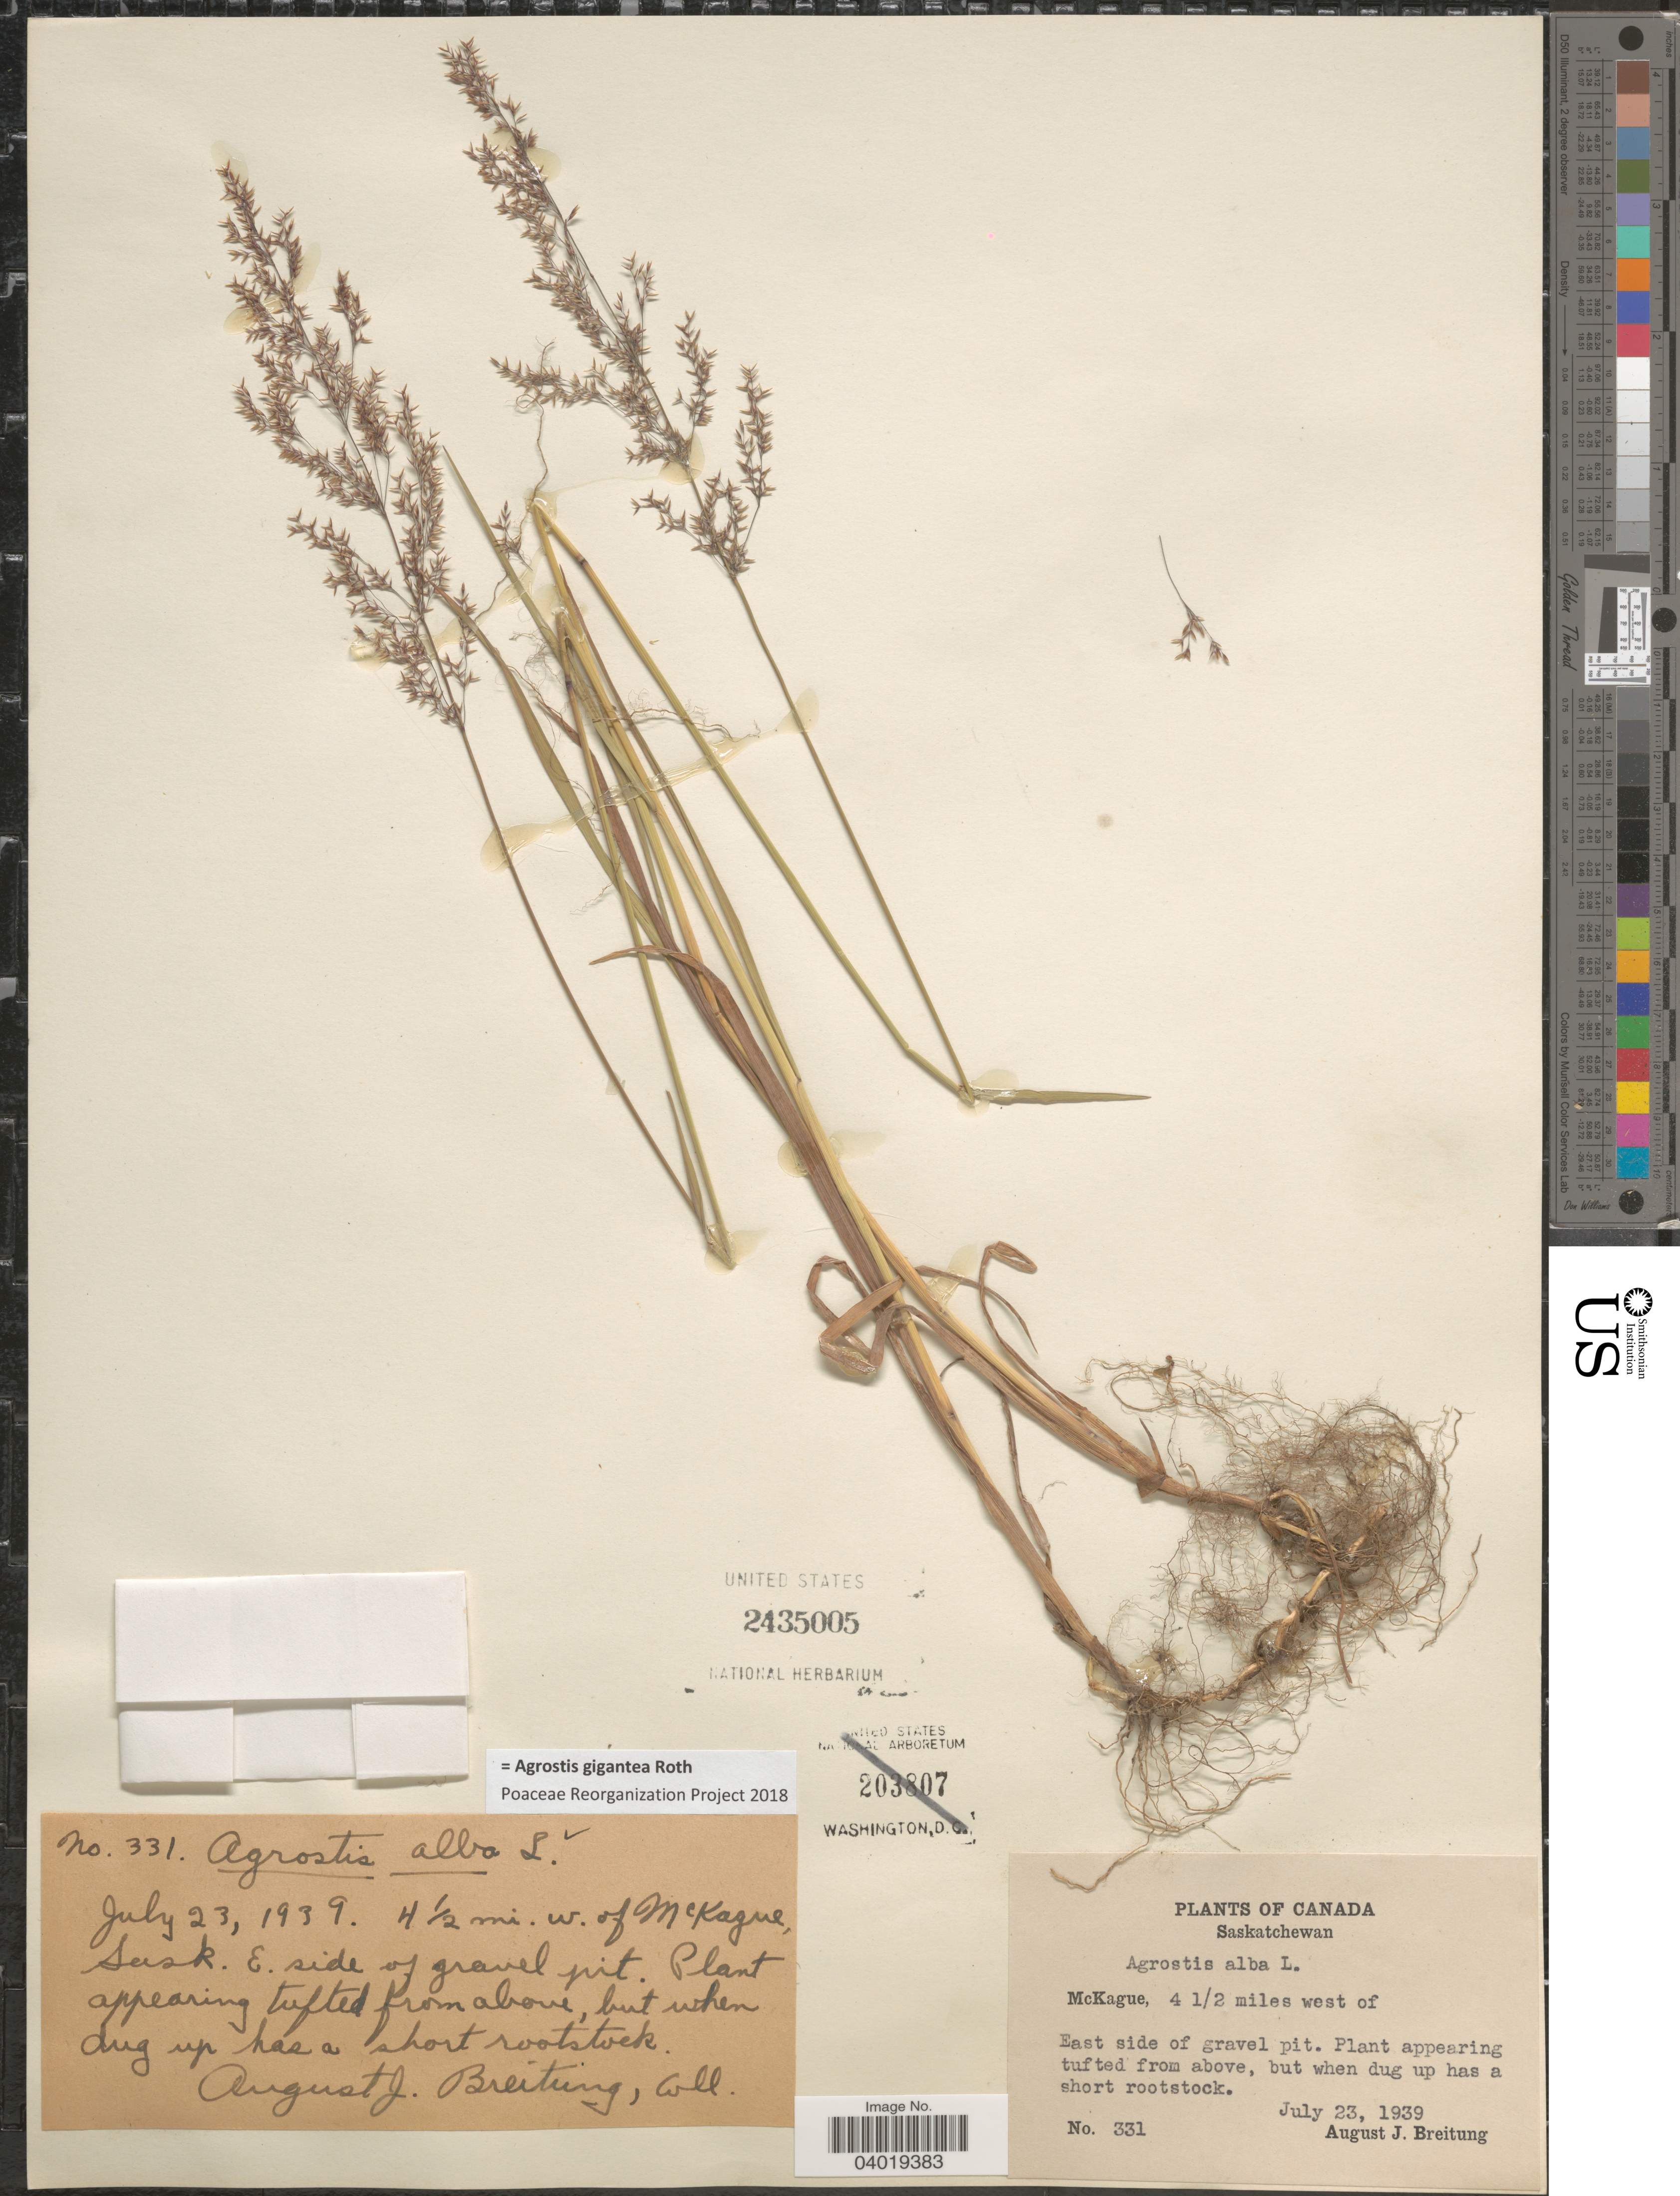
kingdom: Plantae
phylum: Tracheophyta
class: Liliopsida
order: Poales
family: Poaceae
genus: Agrostis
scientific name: Agrostis gigantea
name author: Roth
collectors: A. Breitung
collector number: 331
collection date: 1939-07-23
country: Canada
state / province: Saskatchewan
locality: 4½ mi. w. of McKague, Sask. E. side of gravel pit.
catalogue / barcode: US 2435005